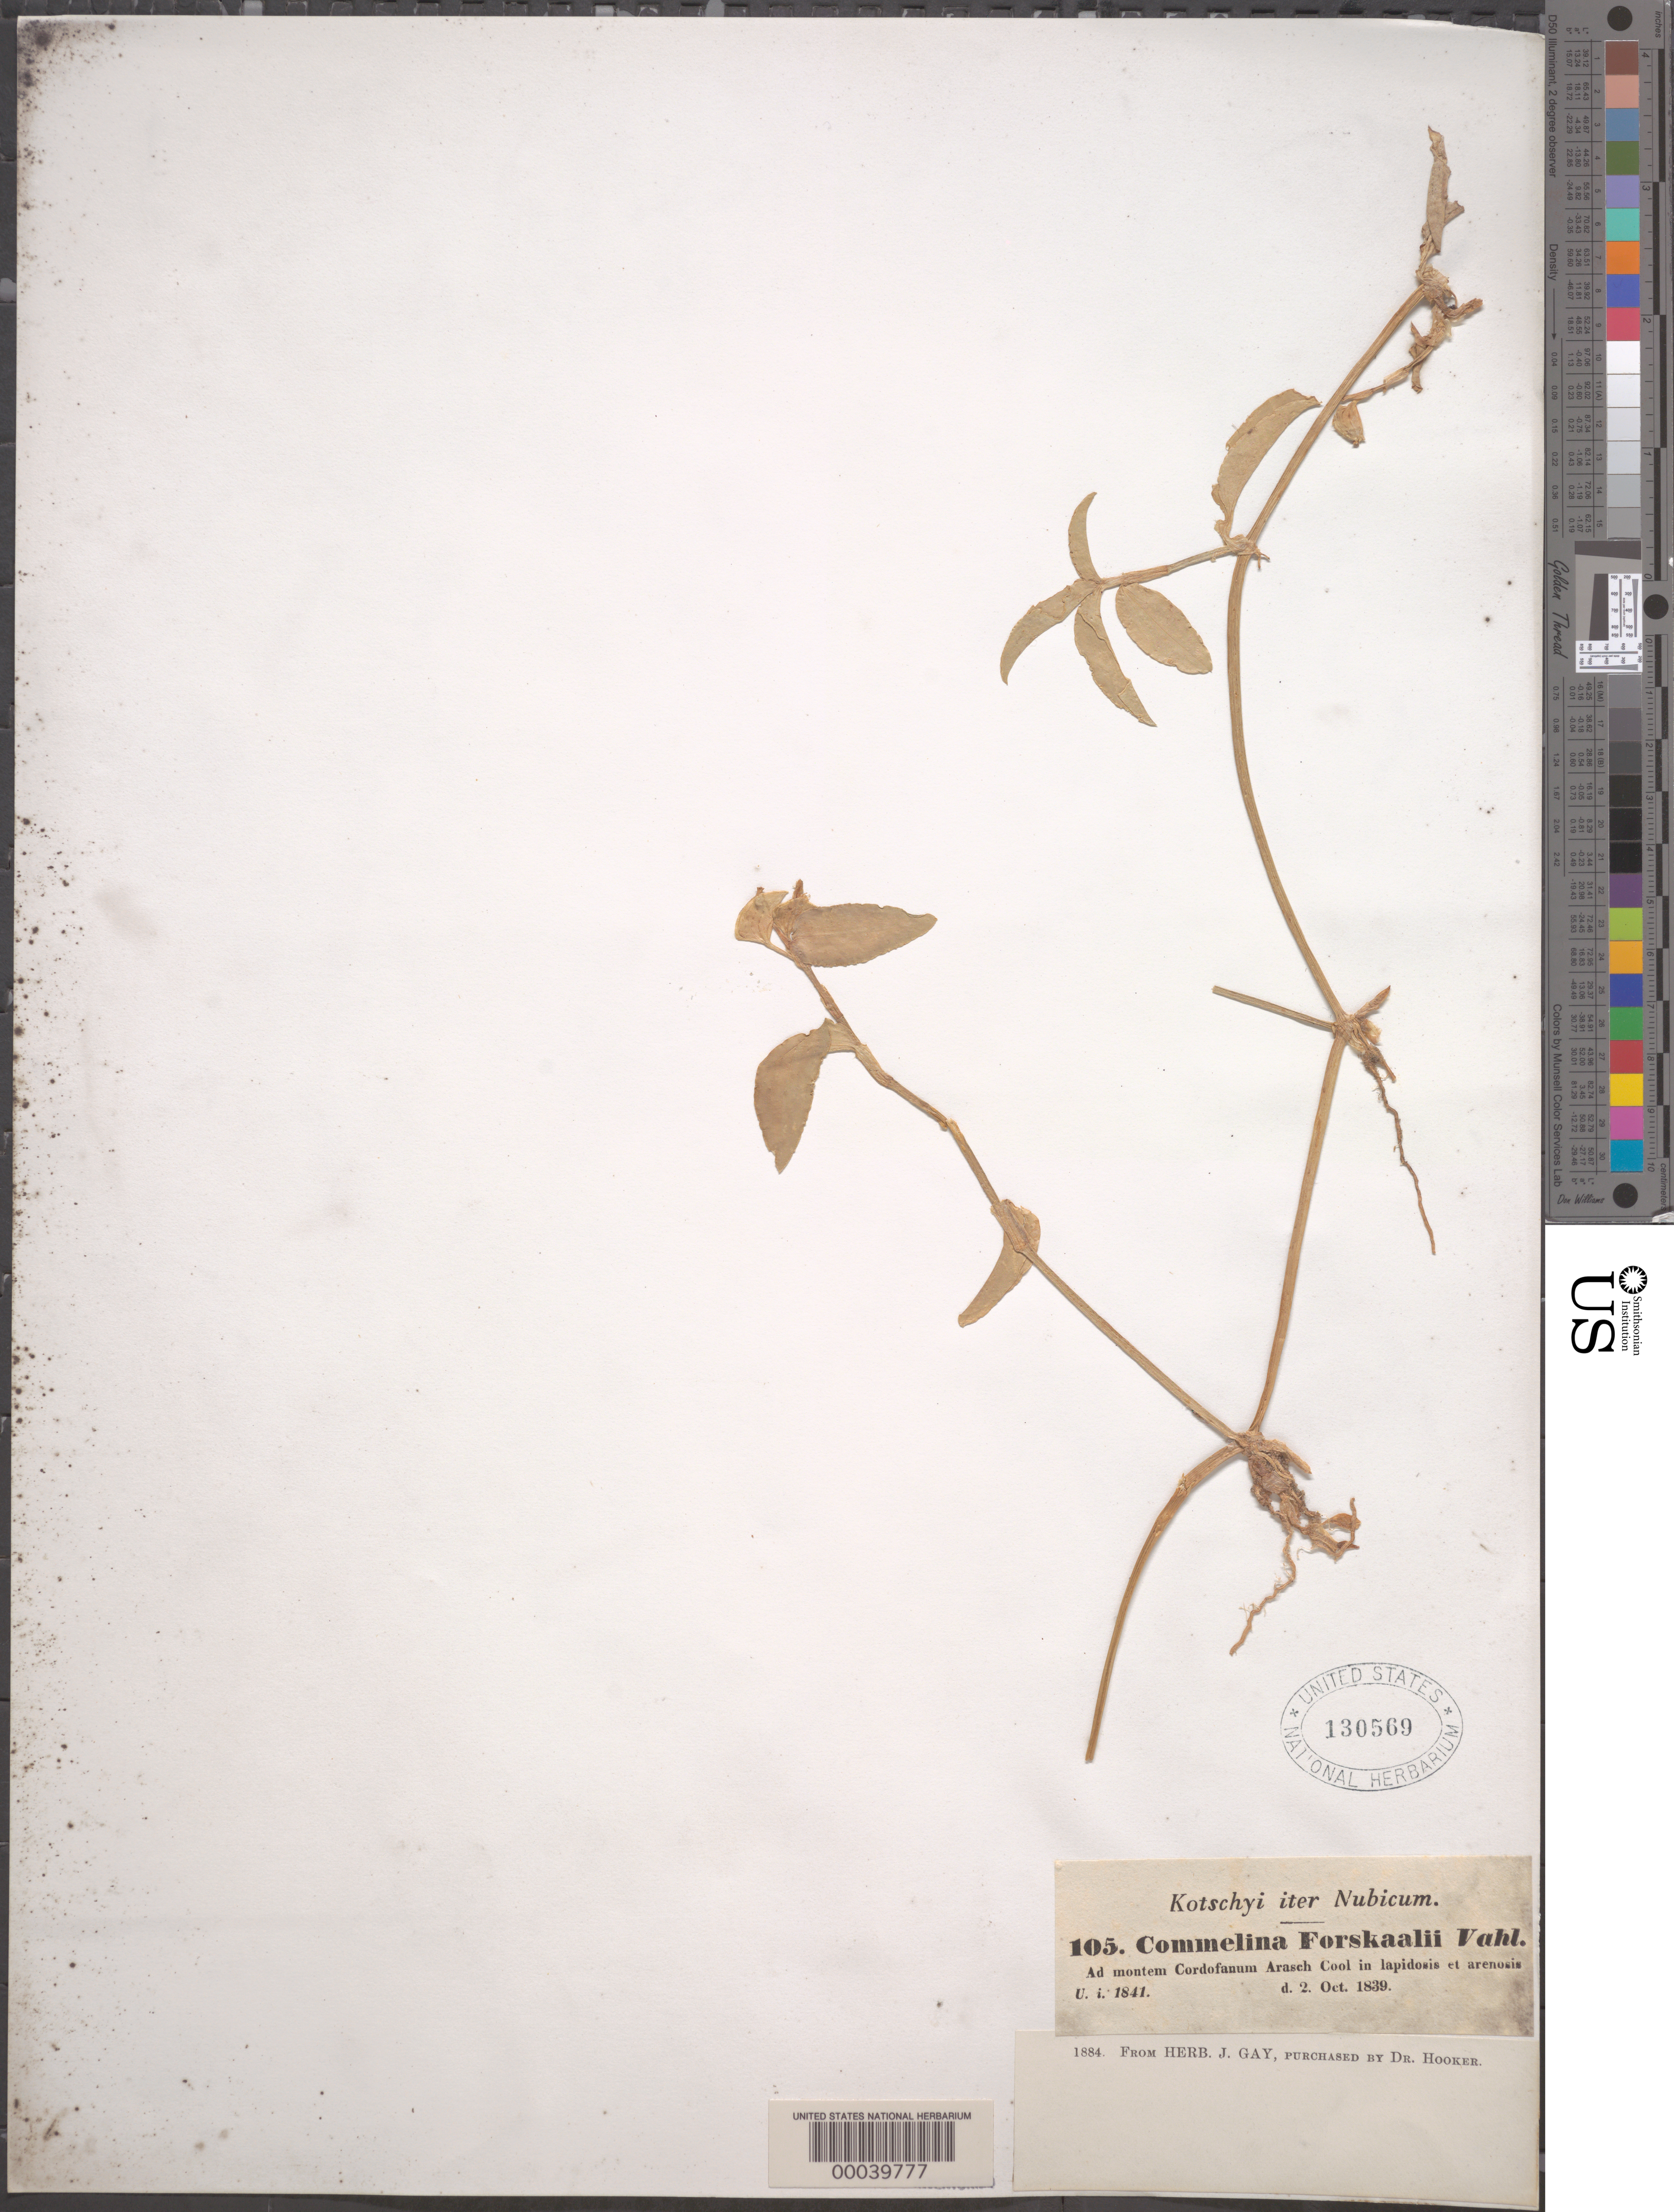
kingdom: Plantae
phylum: Tracheophyta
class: Liliopsida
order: Commelinales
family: Commelinaceae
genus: Commelina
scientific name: Commelina forskaolii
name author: Vahl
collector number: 105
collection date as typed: Oct 1839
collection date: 1839-10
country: Panama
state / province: Chiriquí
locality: Around San Felix.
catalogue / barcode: US 130569